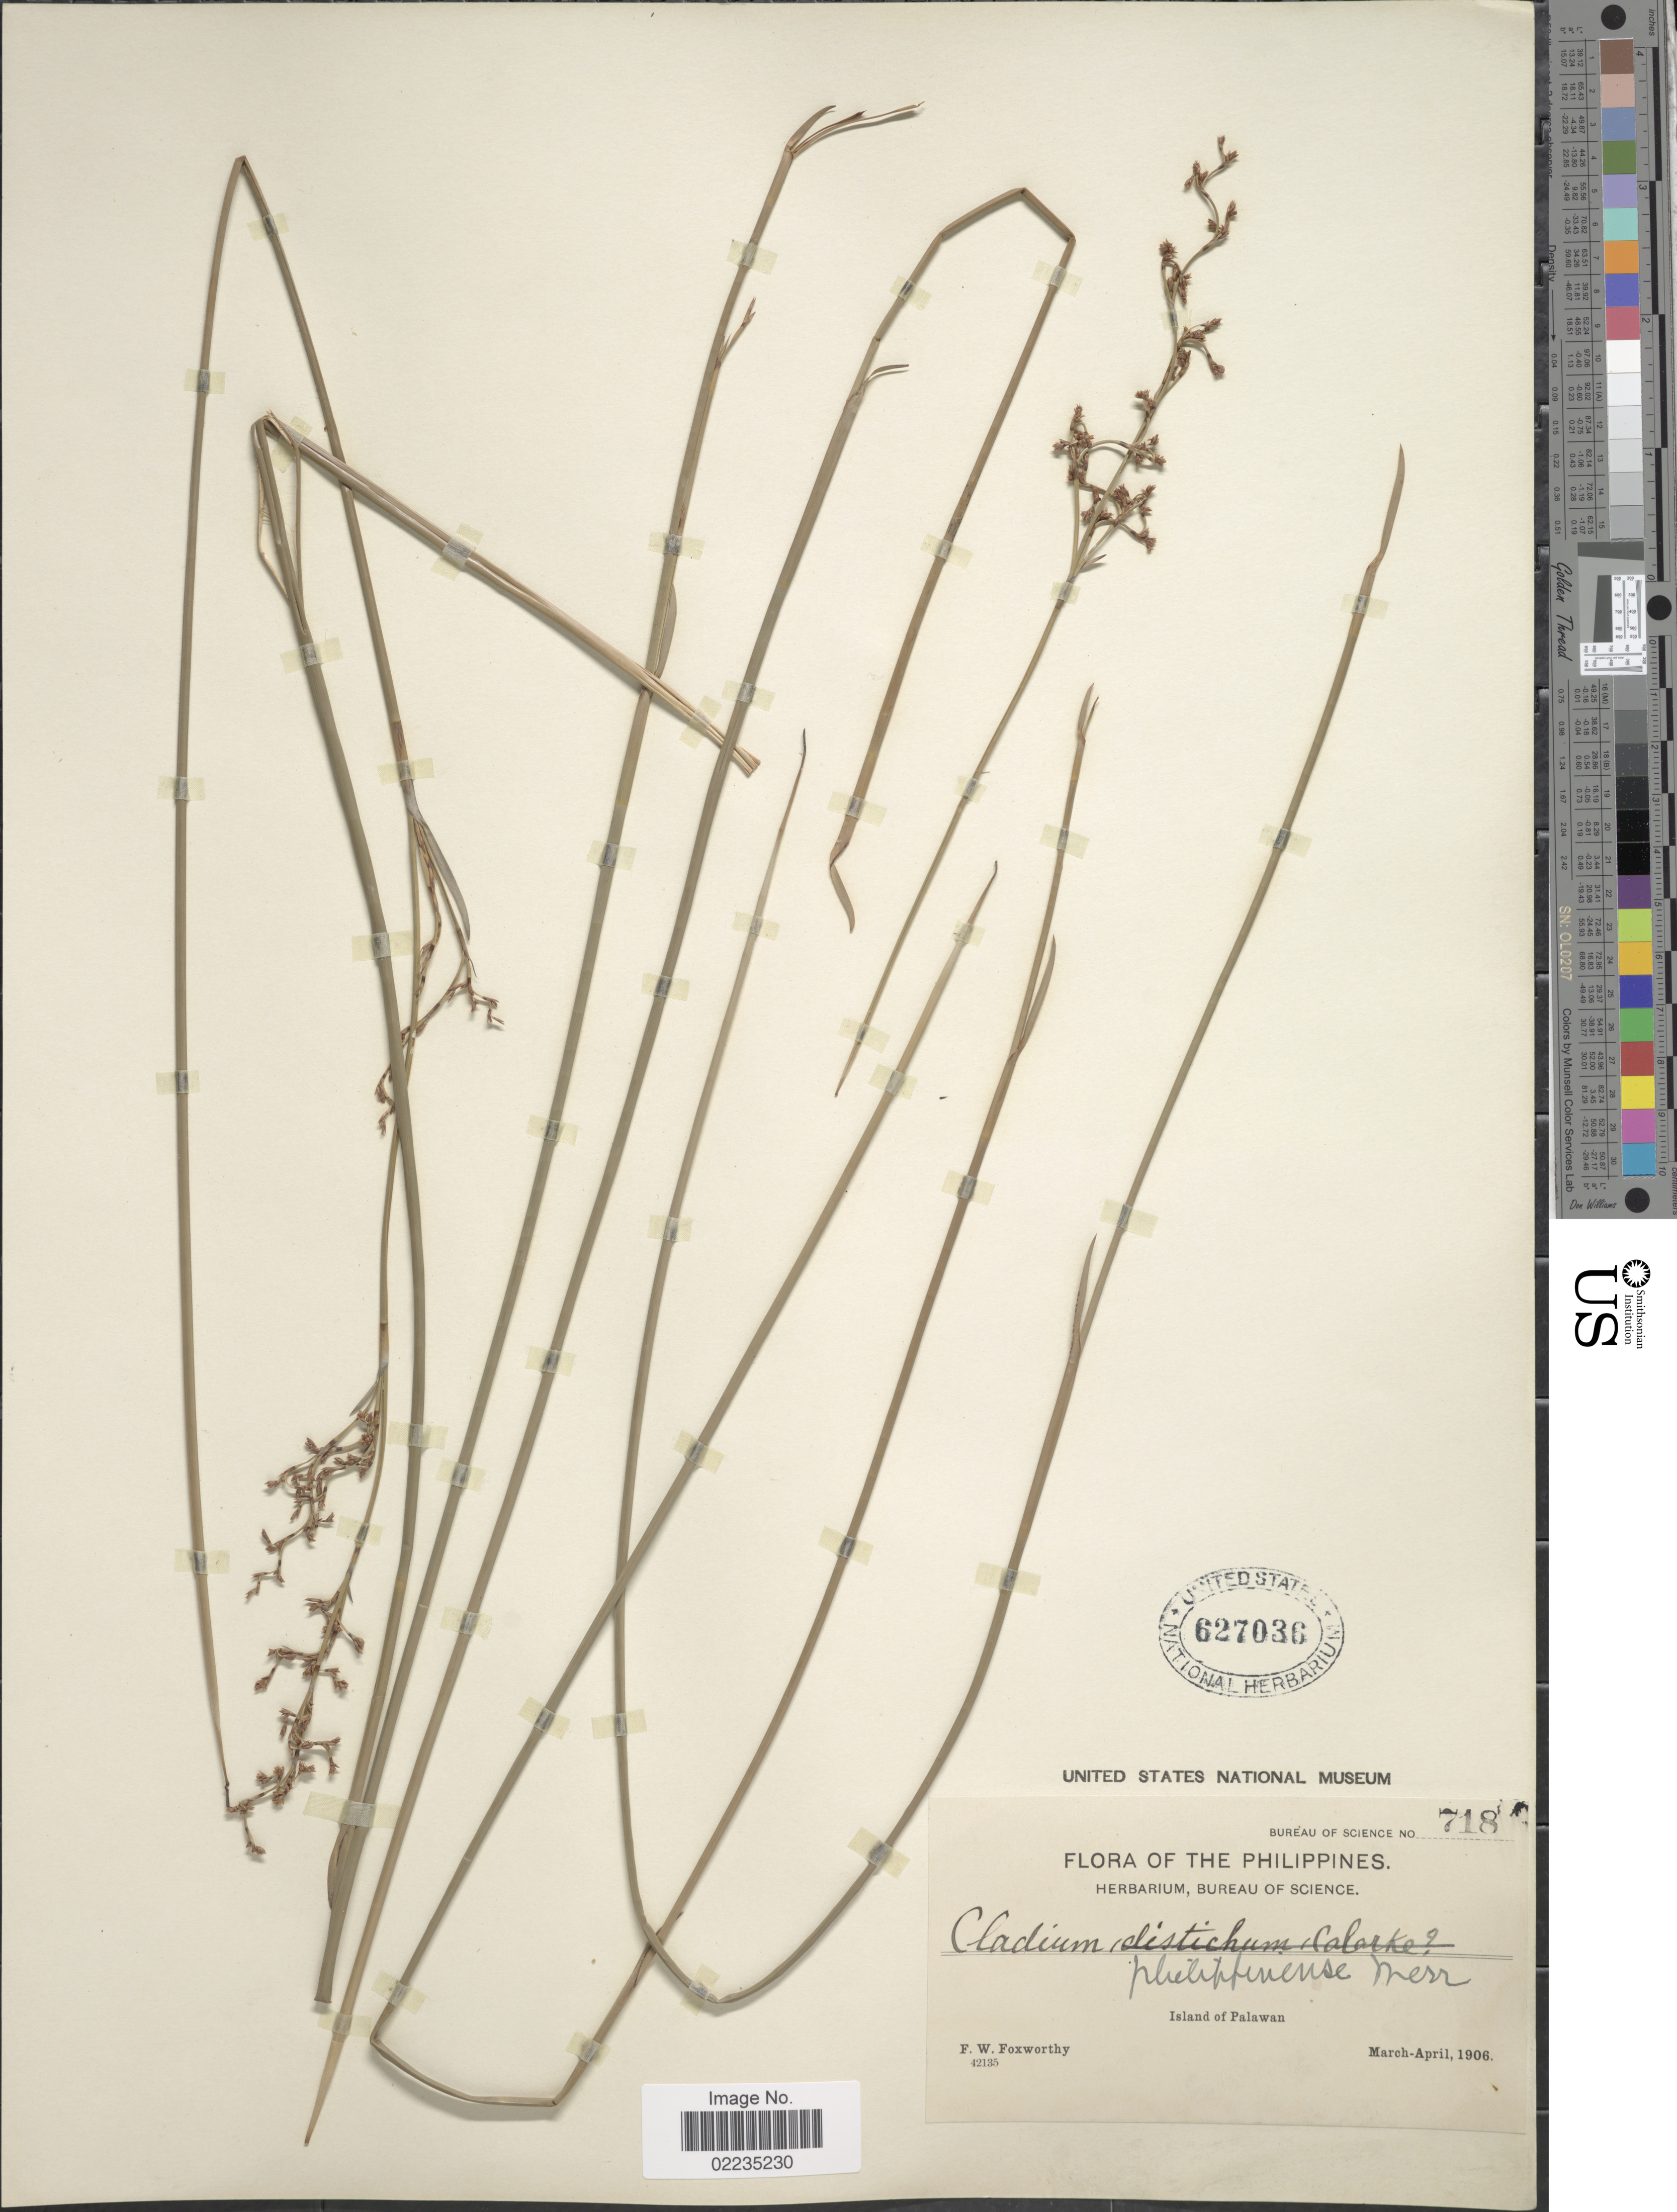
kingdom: Plantae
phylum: Tracheophyta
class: Liliopsida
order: Poales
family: Cyperaceae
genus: Machaerina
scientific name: Machaerina disticha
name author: (C.B. Clarke) T. Koyama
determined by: Strong, Mark T., (BOT), Smithsonian Institution - National Museum of Natural History (UNITED STATES)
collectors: F. W. Foxworthy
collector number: Bureau of Science 718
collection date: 1906-03/1906-04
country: Philippines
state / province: Mimaropa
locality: Island of Palawan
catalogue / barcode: US 627036